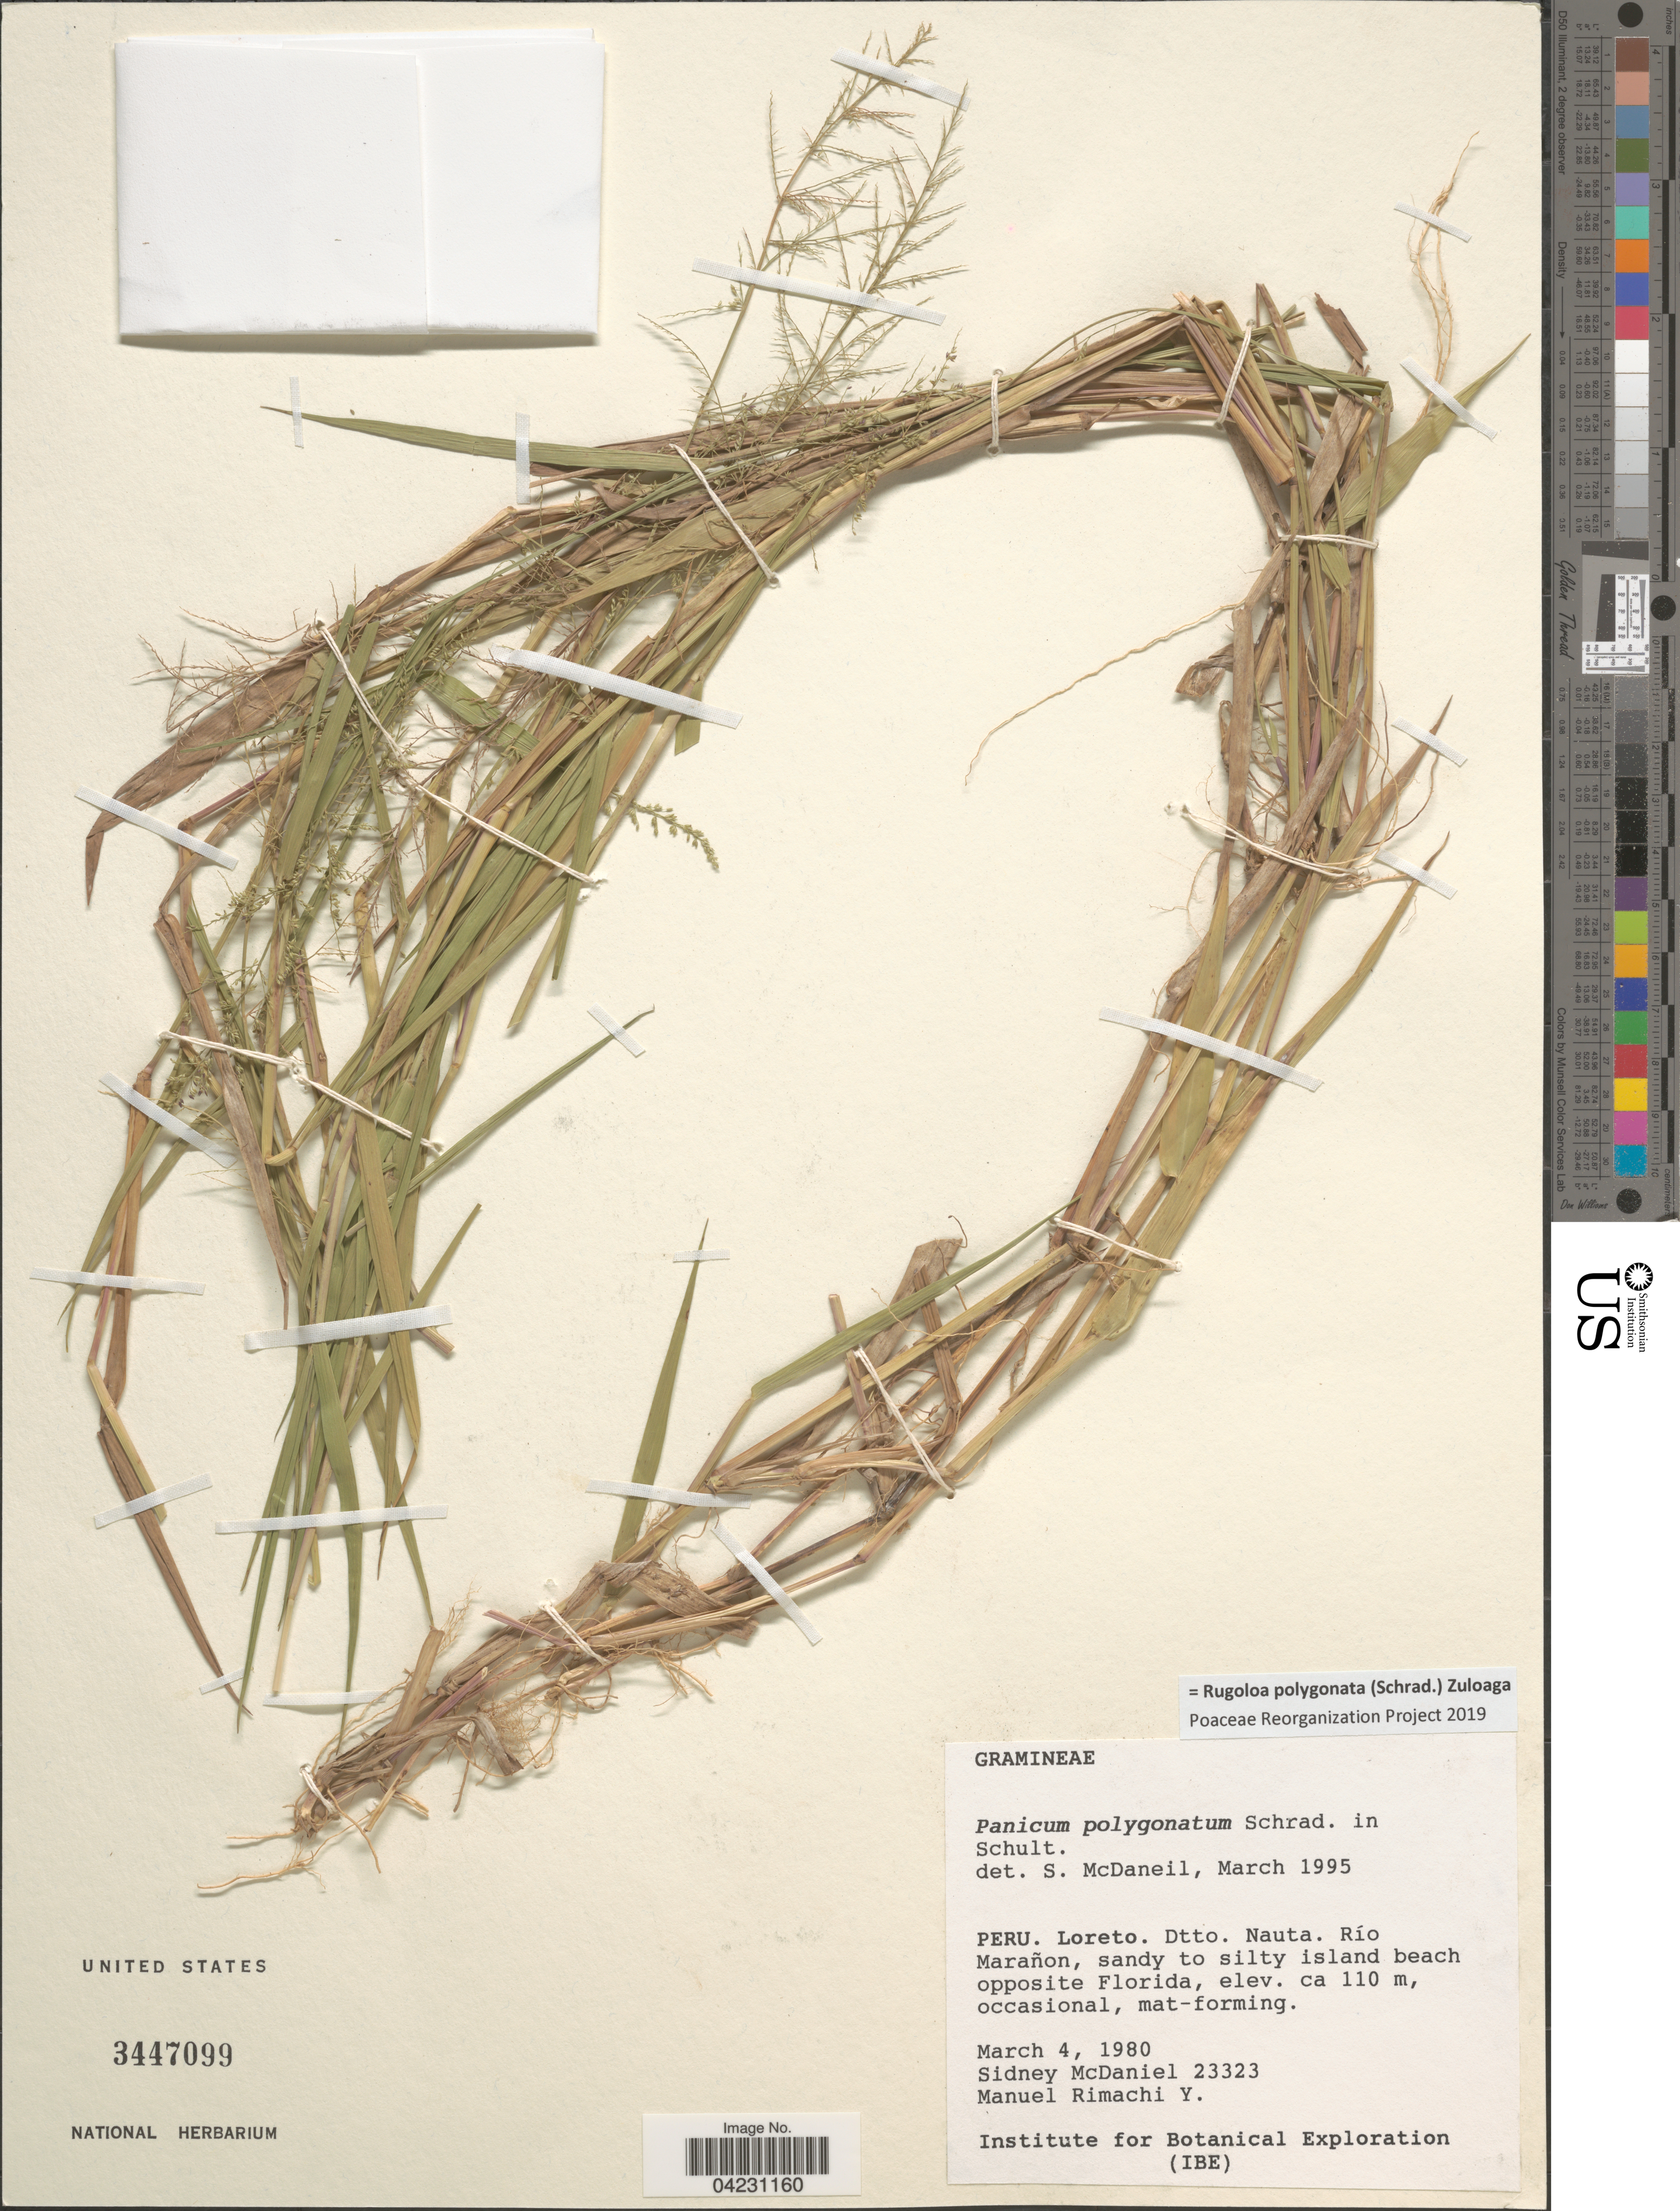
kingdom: Plantae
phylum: Tracheophyta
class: Liliopsida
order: Poales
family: Poaceae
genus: Rugoloa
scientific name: Rugoloa polygonata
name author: (Schrad.) Zuloaga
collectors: S. McDaniel & M. Rimachi Y.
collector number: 23323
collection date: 1980-03-04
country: Peru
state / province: Loreto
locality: Dtto. Nauta. Río Marañon, sandy to silty island beach opposite Florida. Institute for Botanical Exploration (IBE).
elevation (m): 110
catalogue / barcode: US 3447099